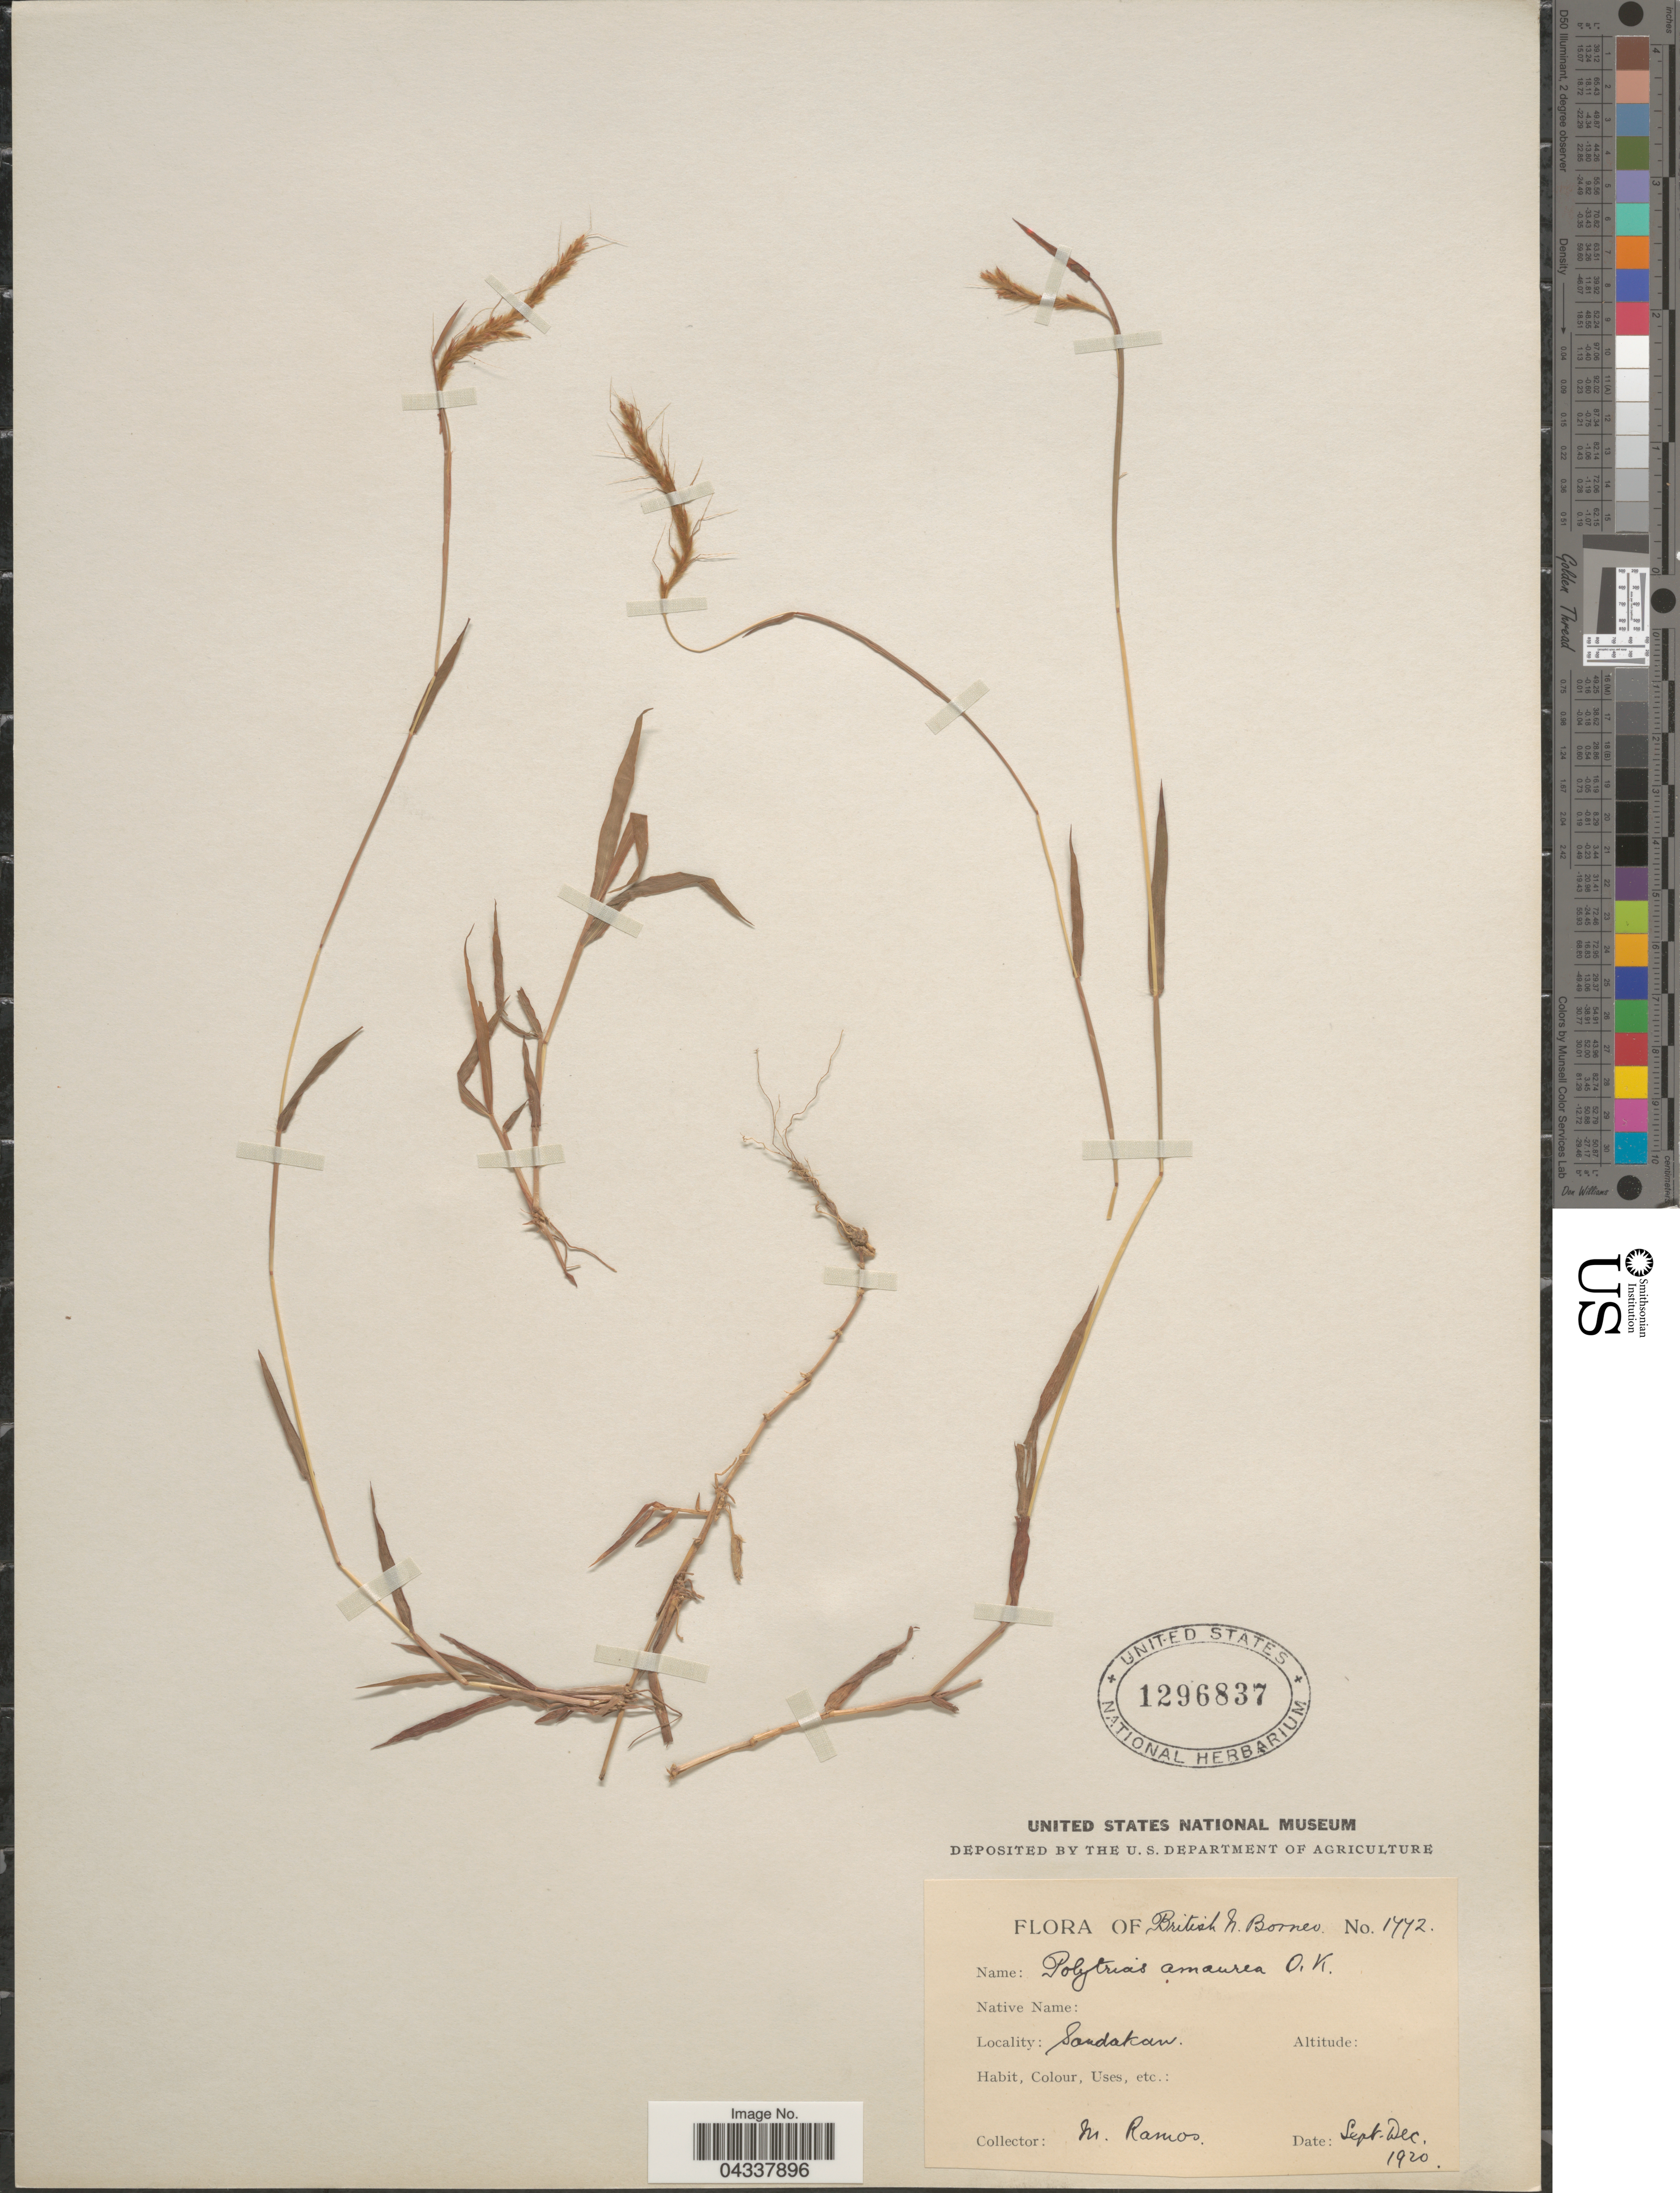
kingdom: Plantae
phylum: Tracheophyta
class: Liliopsida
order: Poales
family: Poaceae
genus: Polytrias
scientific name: Polytrias indica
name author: (Houtt.) Veldkamp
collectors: M. Ramos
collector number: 1772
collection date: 1920-09/1920-12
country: Malaysia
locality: British N. Borneo. Sandakan.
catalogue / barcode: US 1296837